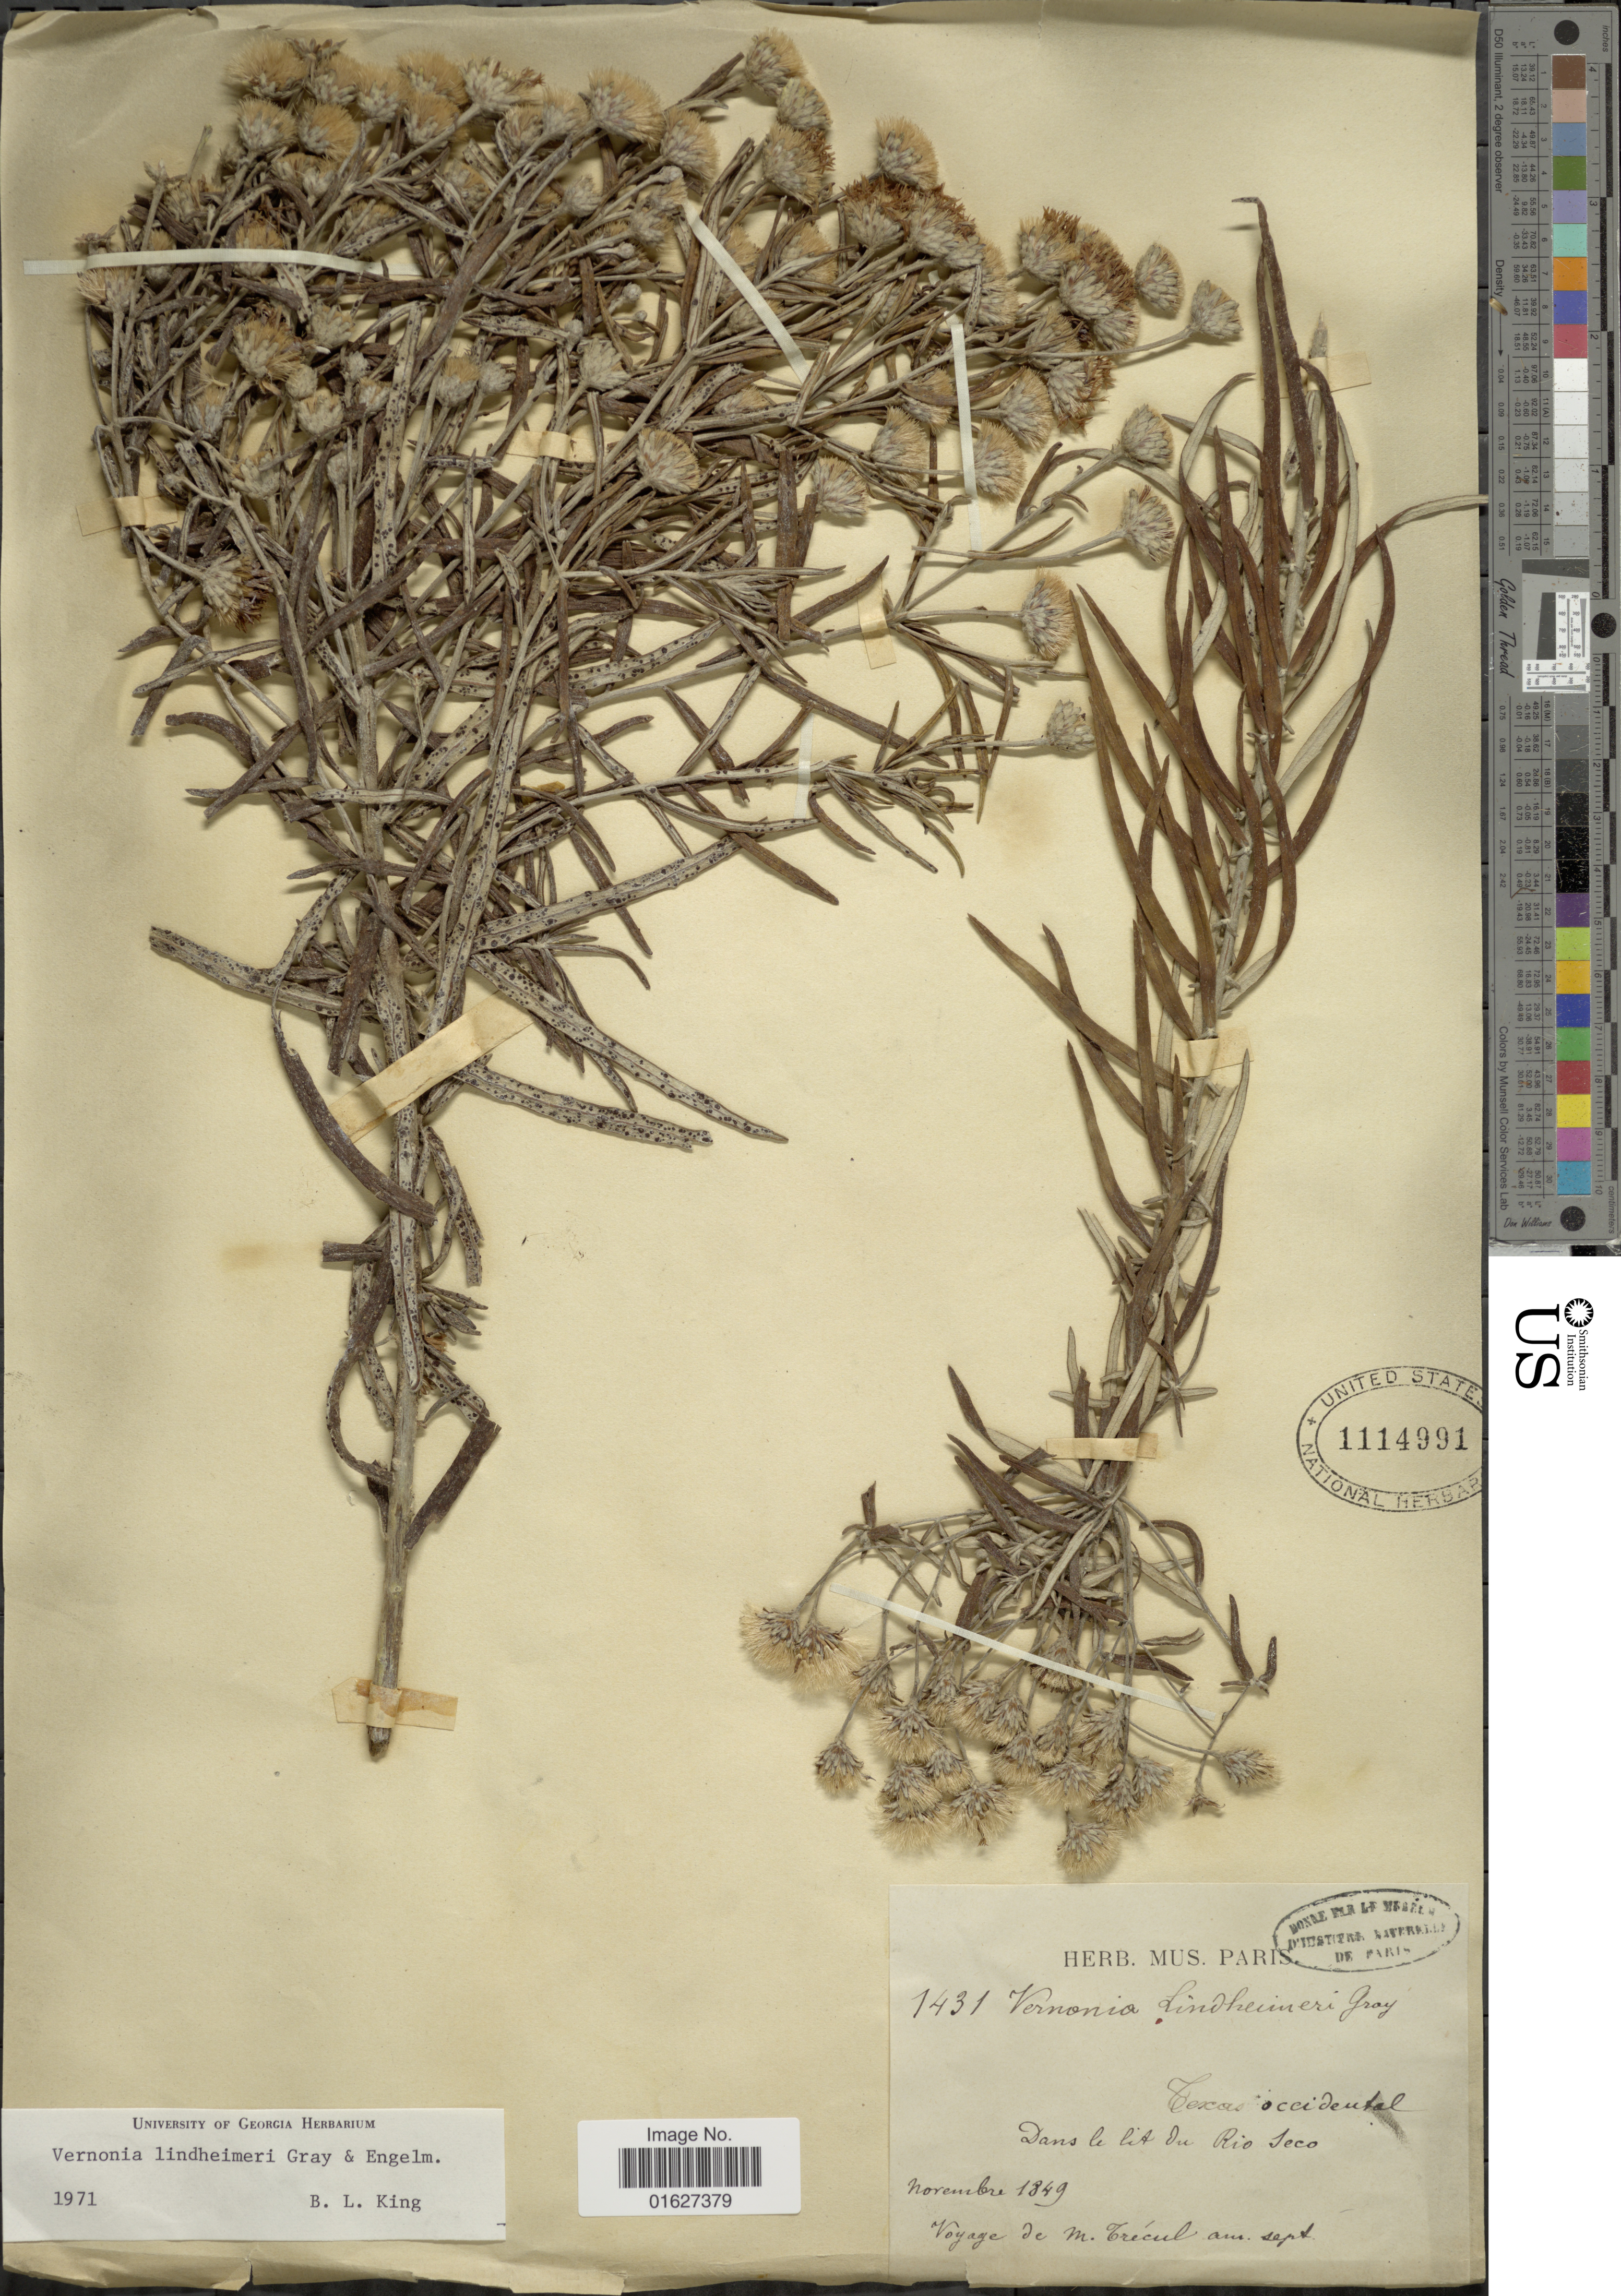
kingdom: Plantae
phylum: Tracheophyta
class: Magnoliopsida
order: Asterales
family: Asteraceae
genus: Vernonia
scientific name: Vernonia lindheimeri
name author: A. Gray & Engelm. in A. Gray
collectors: A. Trécul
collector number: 1431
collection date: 1849-11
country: United States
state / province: Texas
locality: Texas occidental. Dans le lit Du Rio Seco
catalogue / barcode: US 1114991